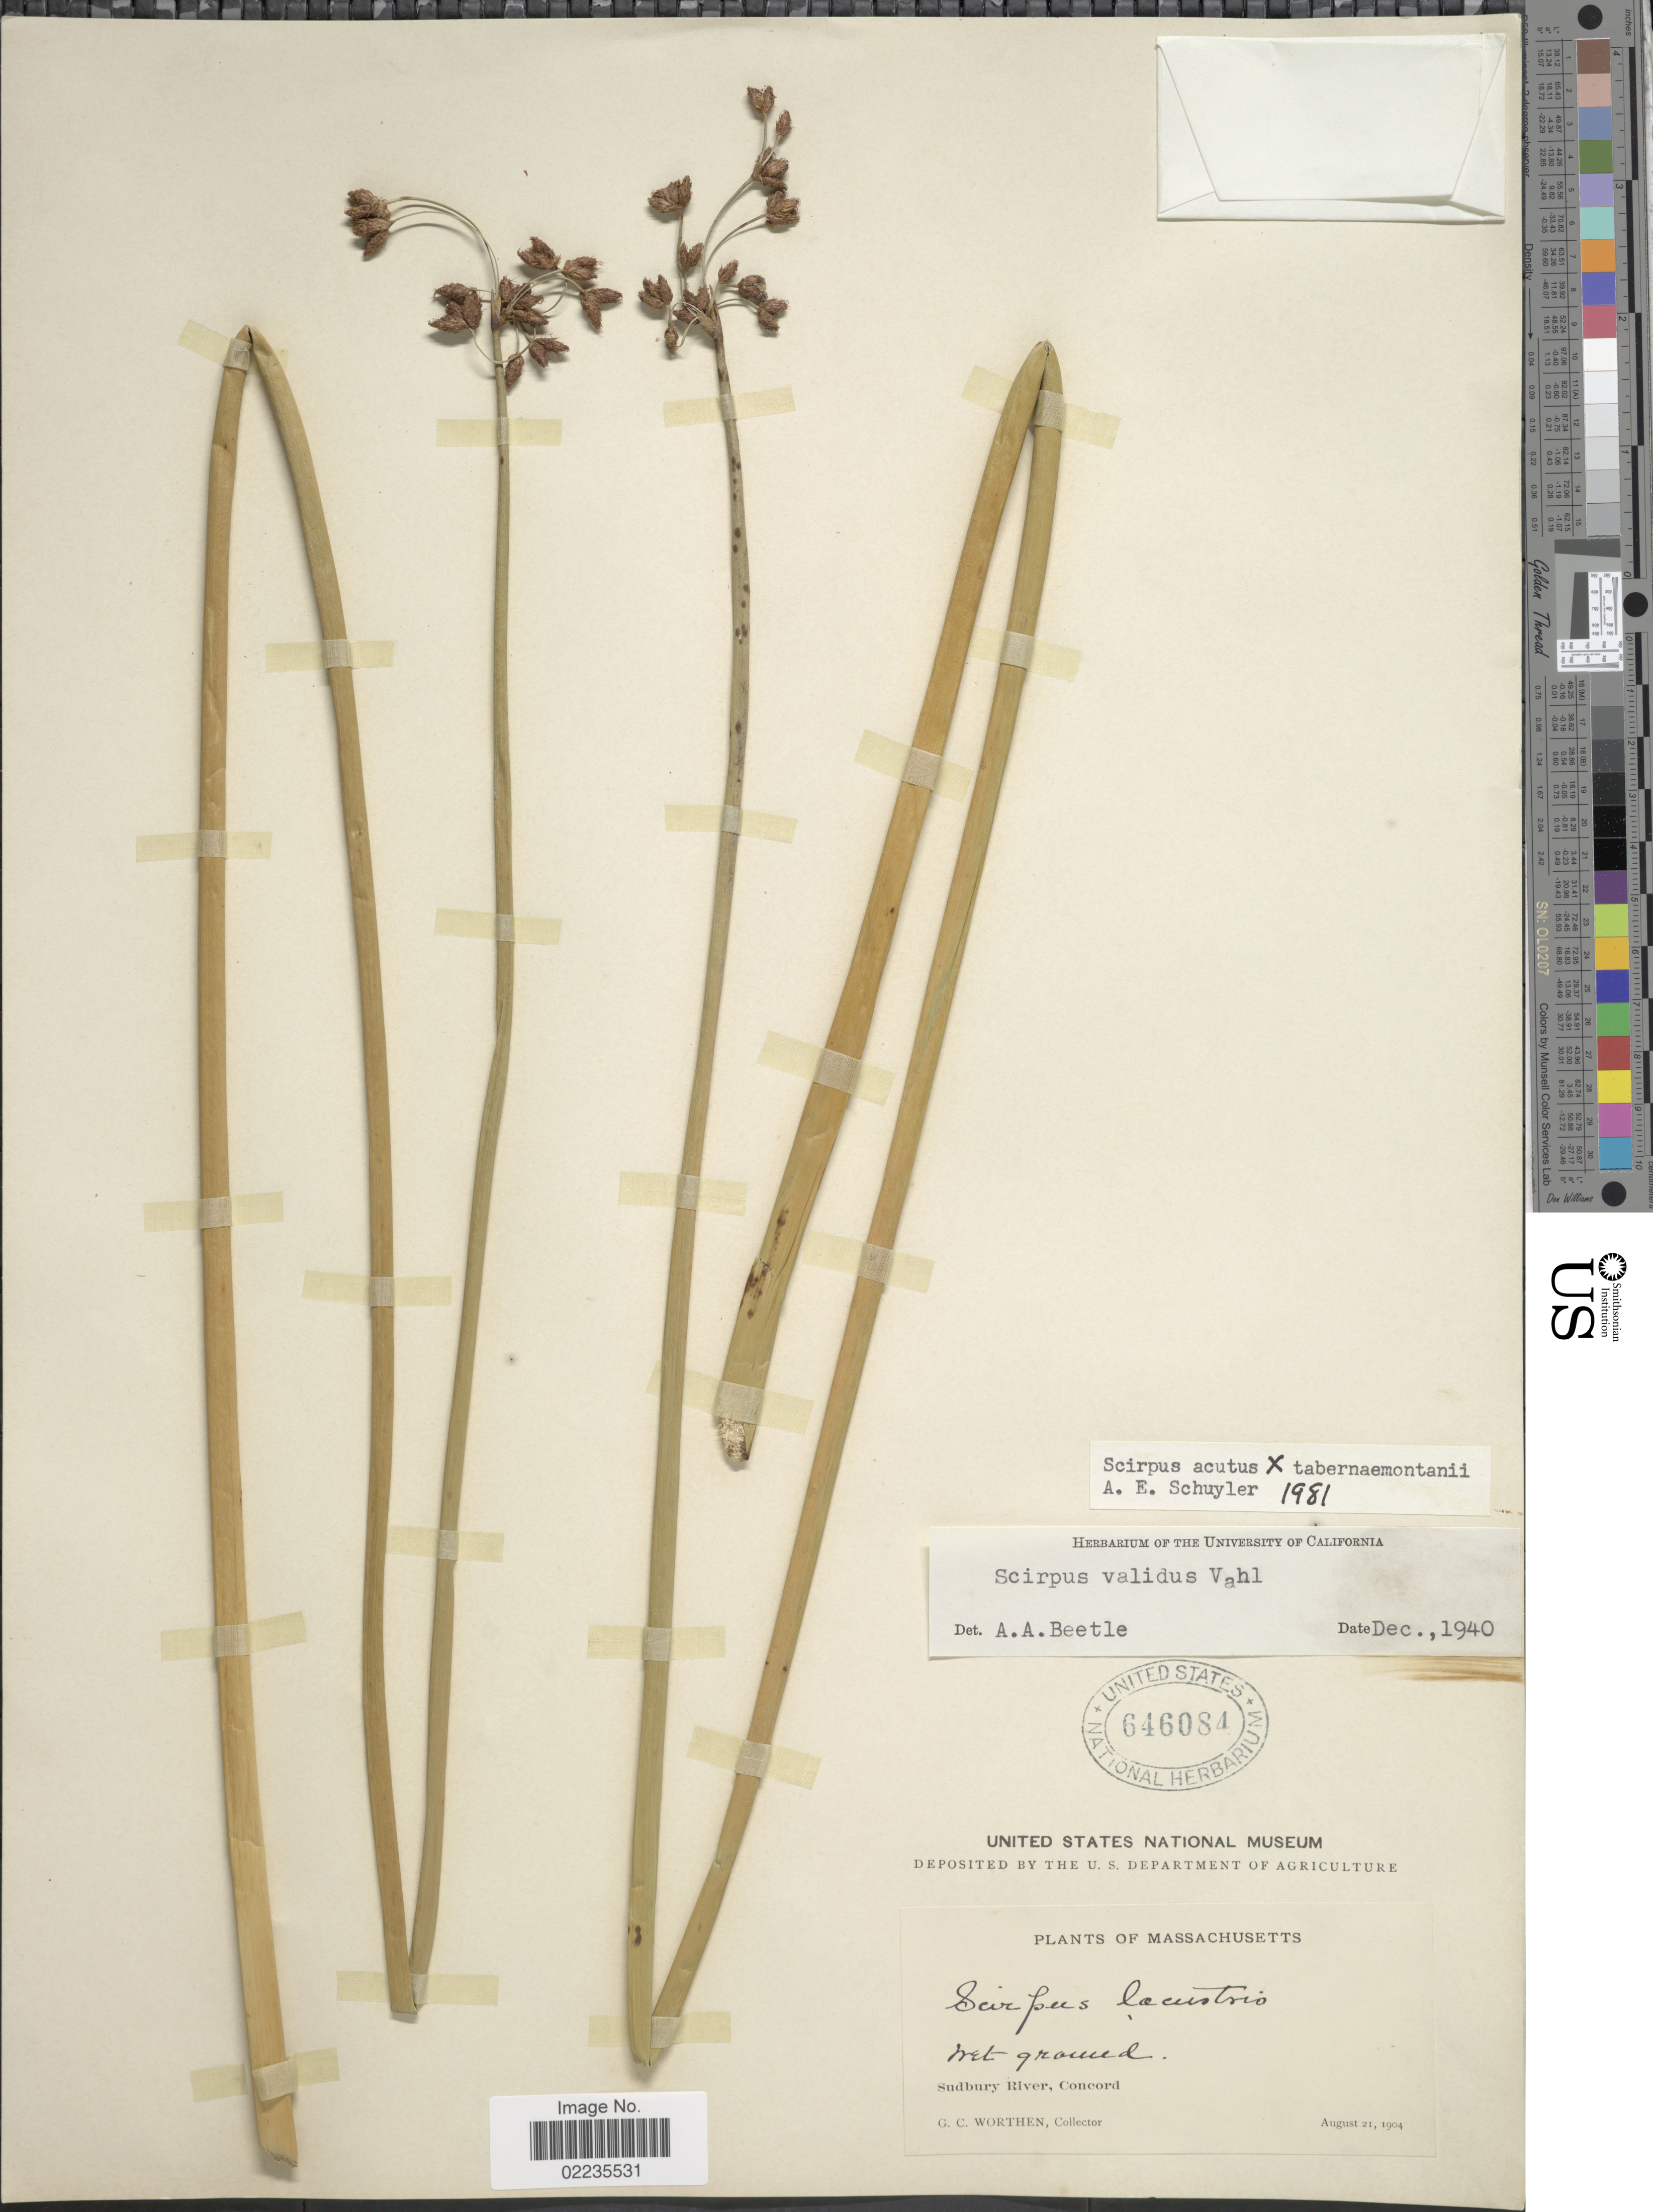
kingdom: Plantae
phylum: Tracheophyta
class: Liliopsida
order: Poales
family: Cyperaceae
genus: Schoenoplectus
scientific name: Schoenoplectus acutus x S. tabernaemontani (C.C. Gmel.) Palla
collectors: G. Worthern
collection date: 1904-08-21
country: United States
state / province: Massachusetts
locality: Sudbury River, Concord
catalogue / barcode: US 646084